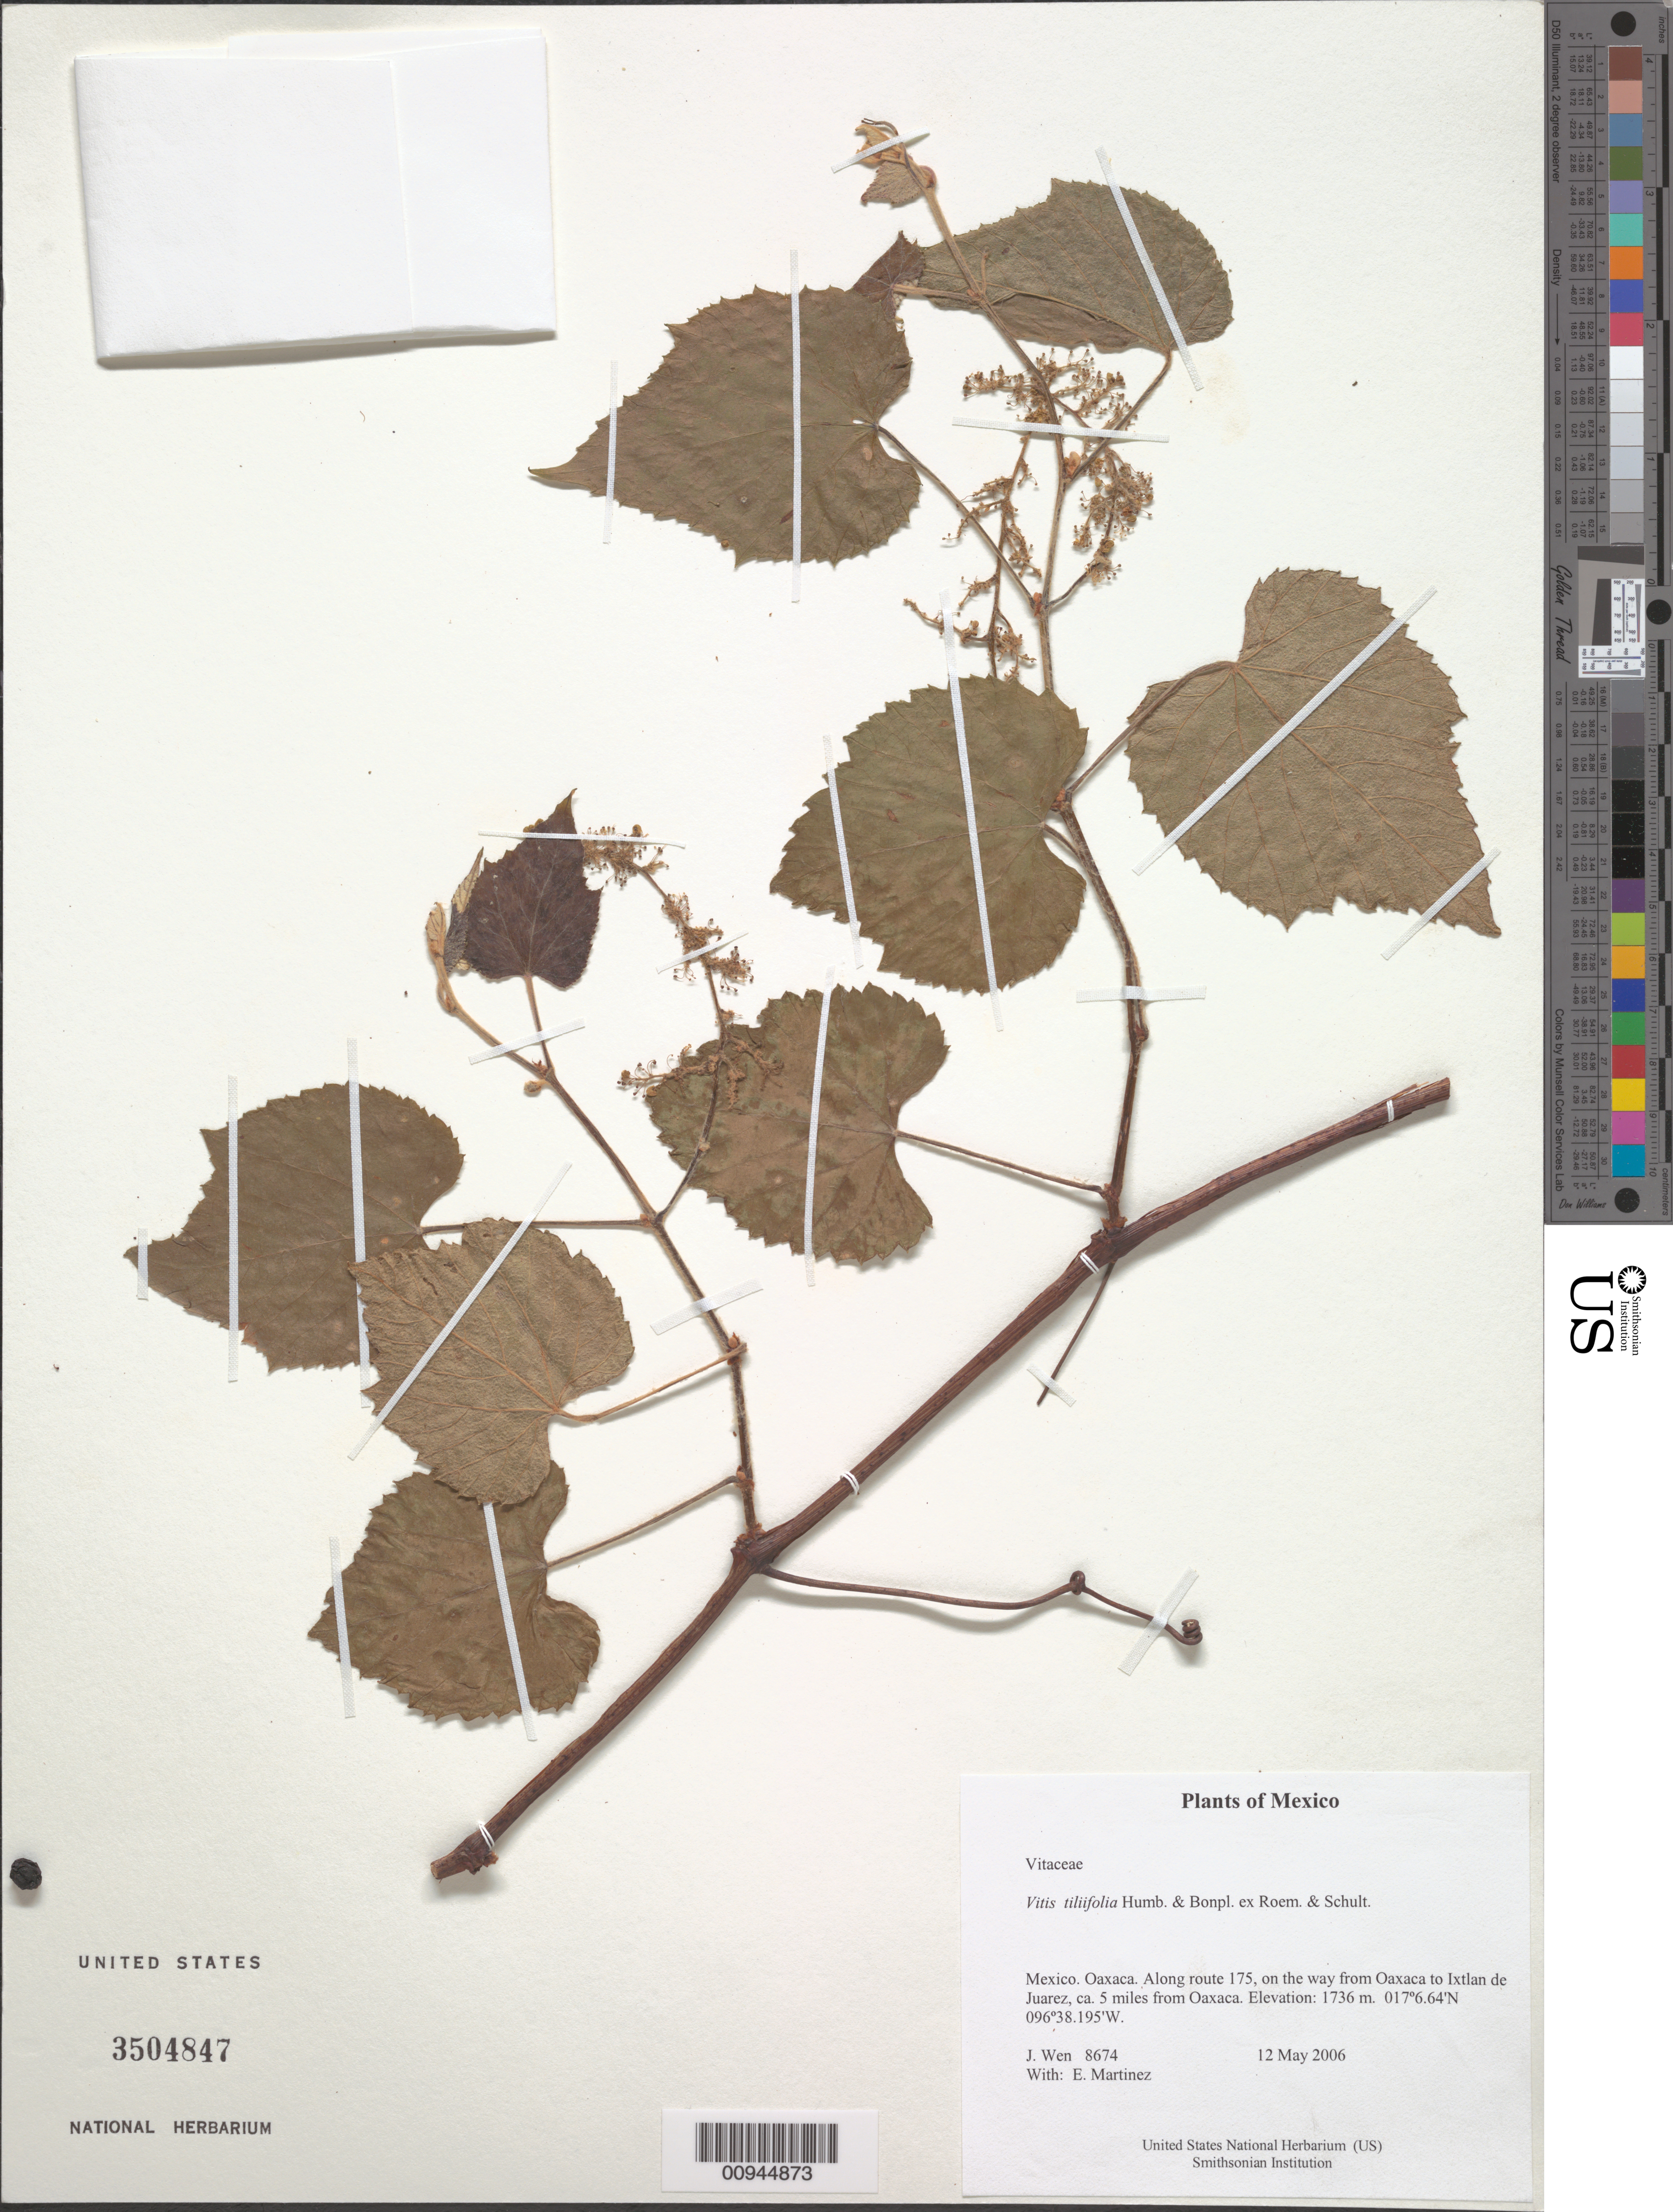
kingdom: Plantae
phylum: Tracheophyta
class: Magnoliopsida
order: Vitales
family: Vitaceae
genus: Vitis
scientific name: Vitis tiliifolia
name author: Humb. & Bonpl. ex Schult.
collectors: J. Wen & E. Martínez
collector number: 8674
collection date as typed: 12 May 2006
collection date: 2006-05-12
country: Mexico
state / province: Oaxaca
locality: Along route 175, on the way from Oaxaca to Ixtlan de Juarez, ca. 5 miles from Oaxaca.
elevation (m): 1736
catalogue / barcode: US 3504847